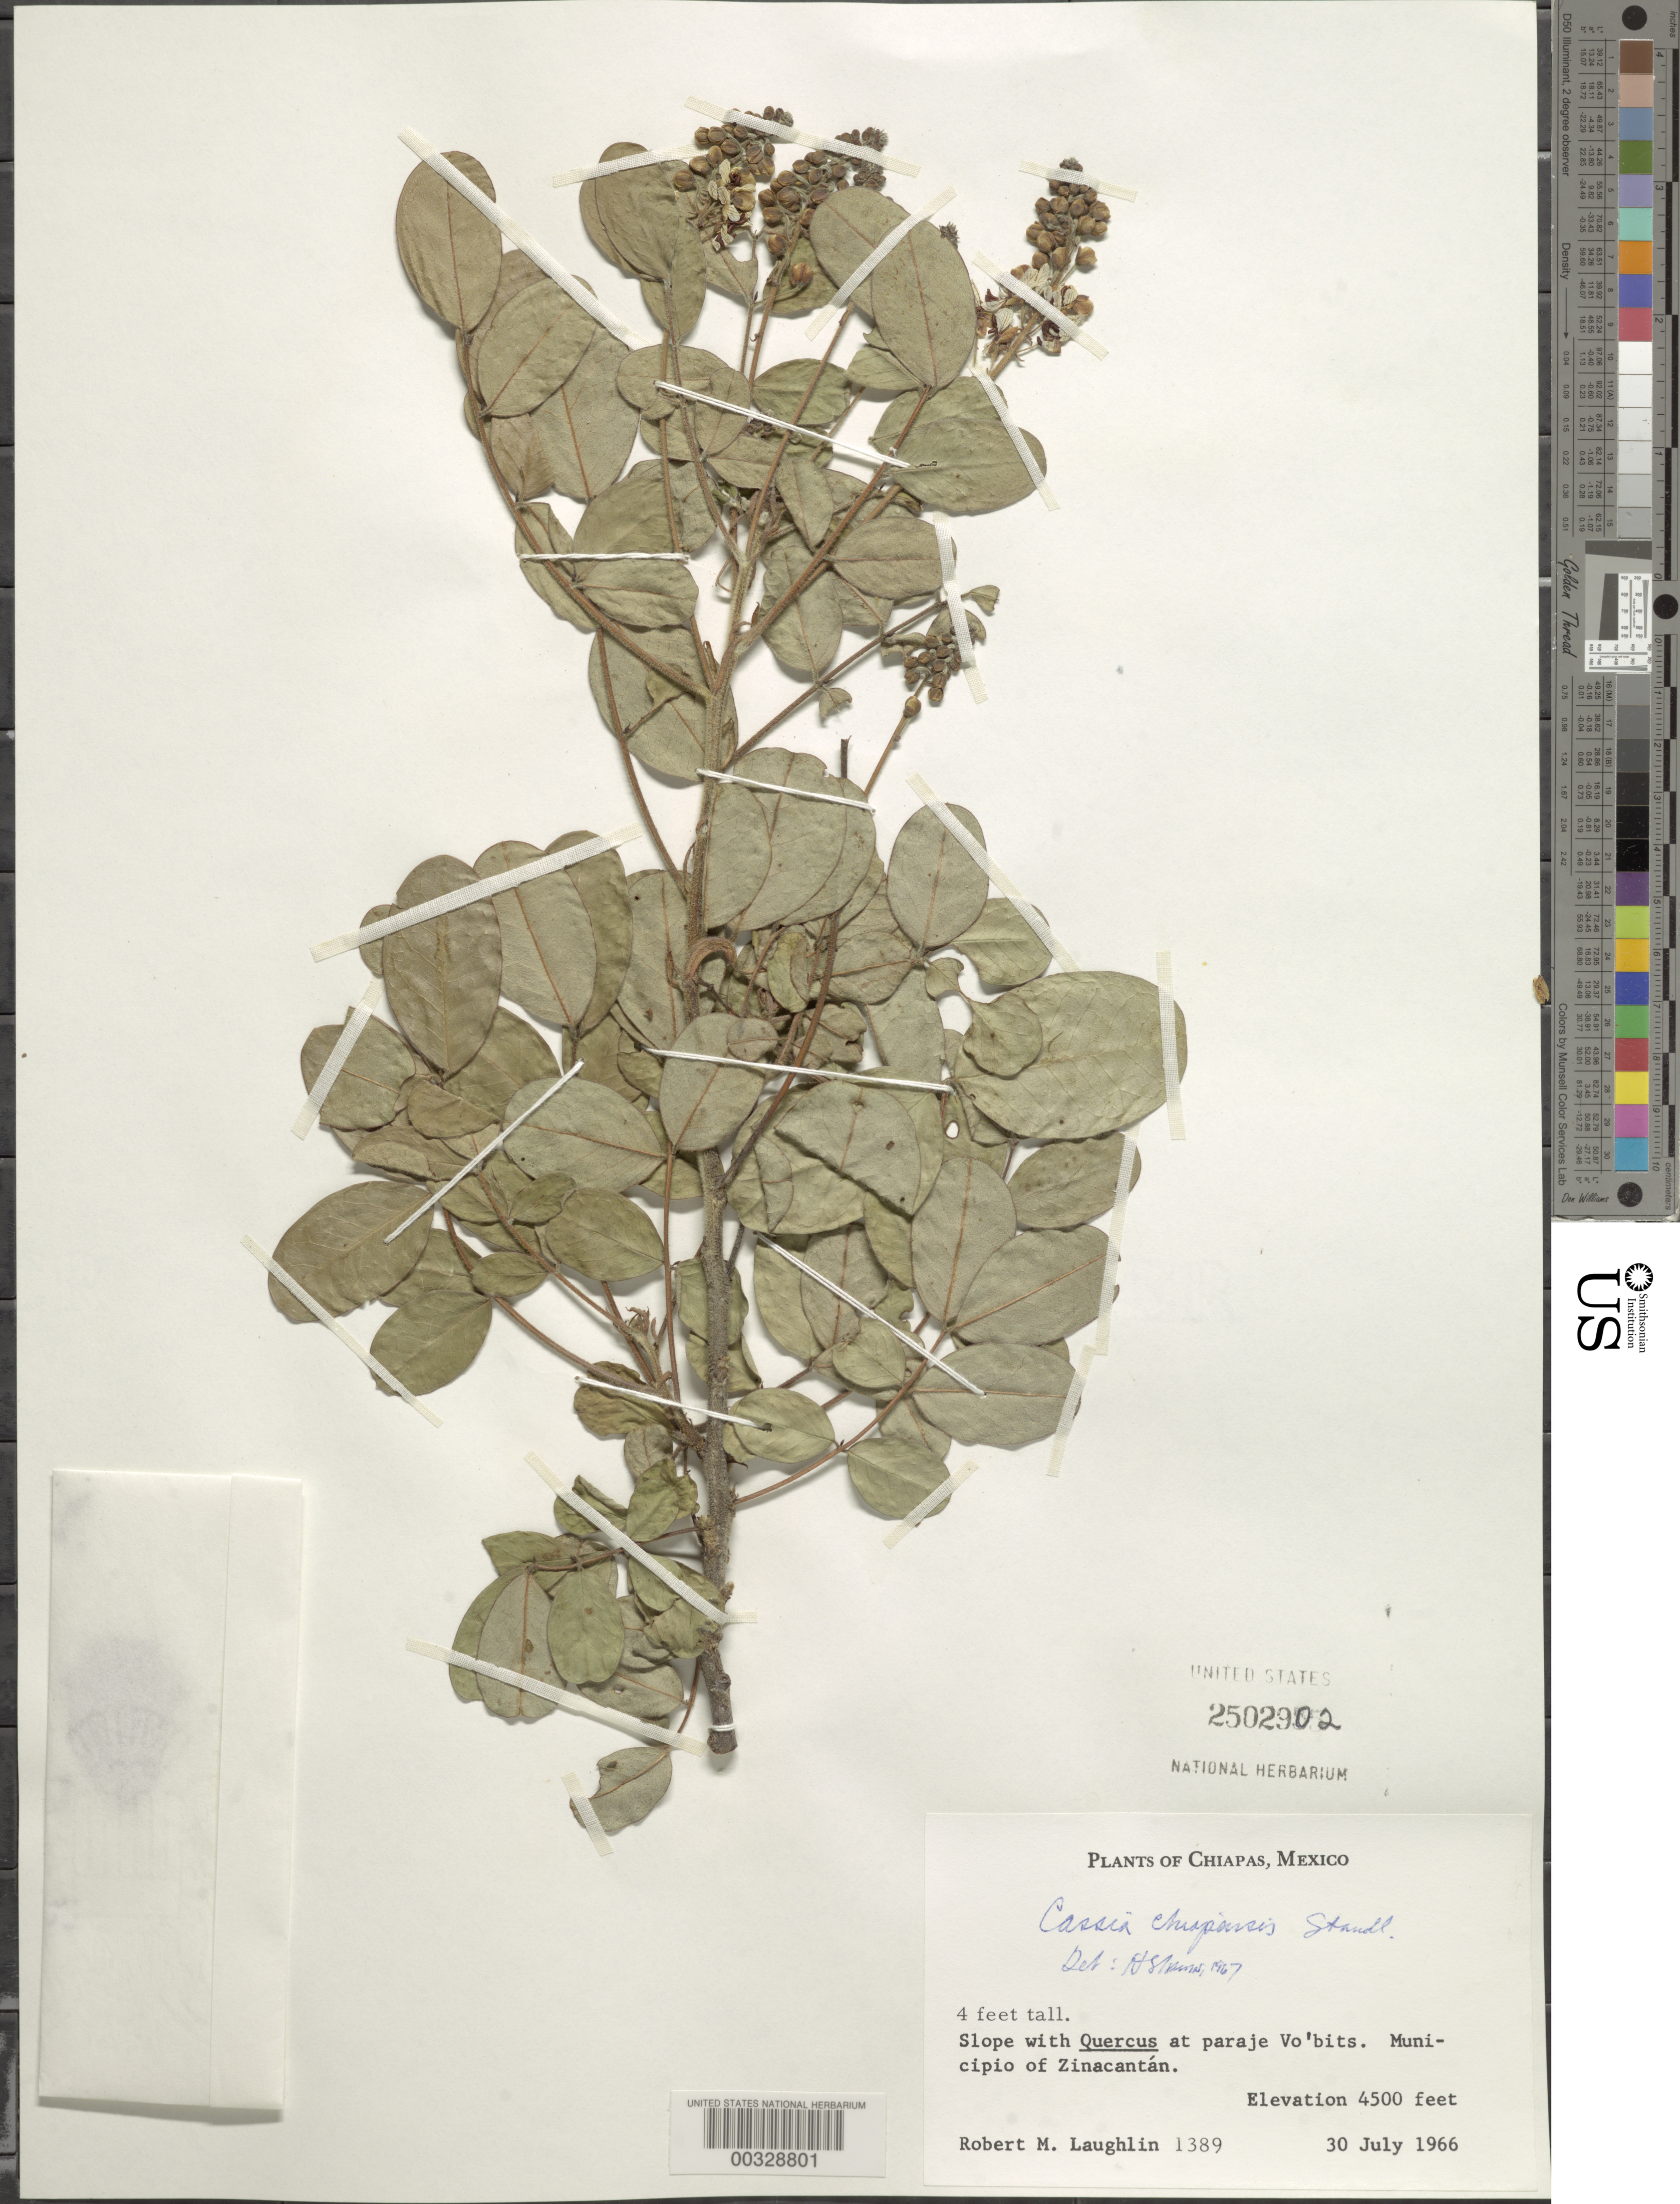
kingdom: Plantae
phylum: Tracheophyta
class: Magnoliopsida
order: Fabales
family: Fabaceae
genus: Senna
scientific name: Senna guatemalensis var. chiapensis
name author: (Standl.) H.S. Irwin & Barneby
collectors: R. M. Laughlin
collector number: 1389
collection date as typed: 30 Jul 1966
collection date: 1966-07-30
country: Mexico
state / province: Chiapas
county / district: Zinacantán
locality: At paraje Vo'bits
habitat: Slope with trees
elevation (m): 1372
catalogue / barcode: US 2502902